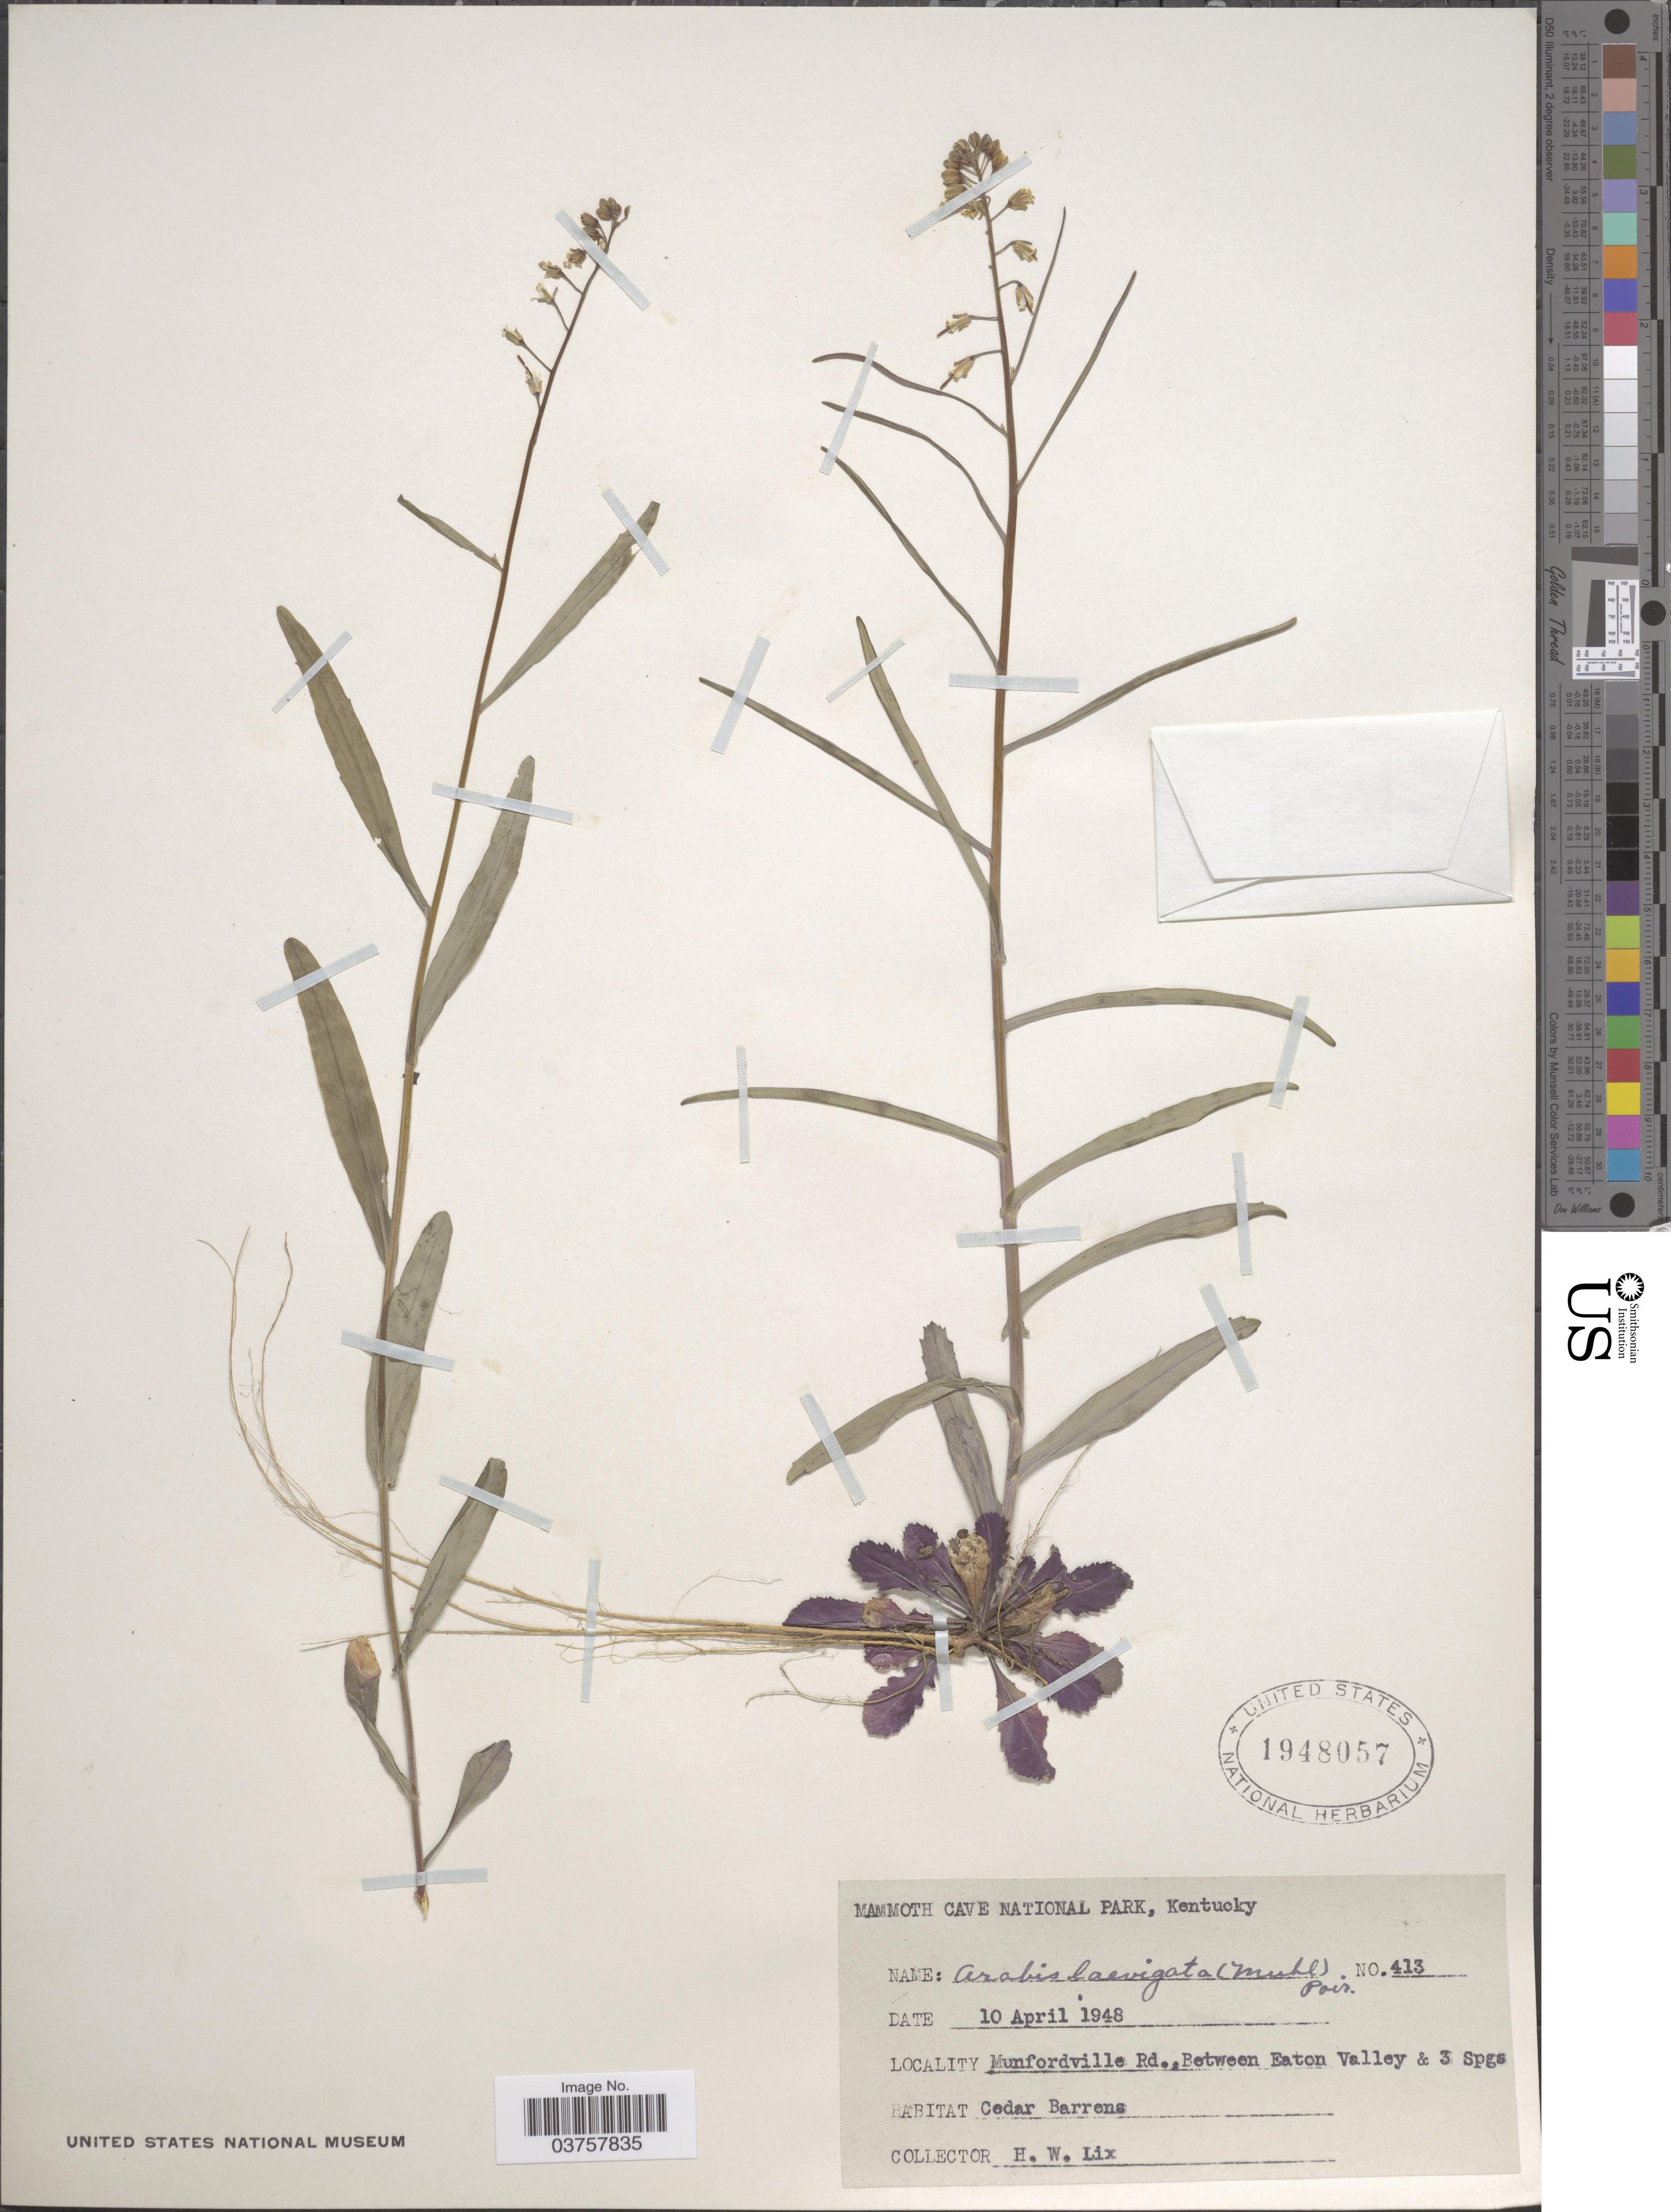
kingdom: Plantae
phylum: Tracheophyta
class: Magnoliopsida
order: Brassicales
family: Brassicaceae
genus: Arabis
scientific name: Arabis laevigata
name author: (Muhl. ex Willd.) Poir.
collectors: H. W. Lix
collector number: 413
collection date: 1948-04-10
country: United States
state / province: Kentucky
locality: Mammoth Cave National Park. Munfordville Rd., Between Eaton Valley & 3 Spgs. Cedar Barrens.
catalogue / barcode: US 1948057